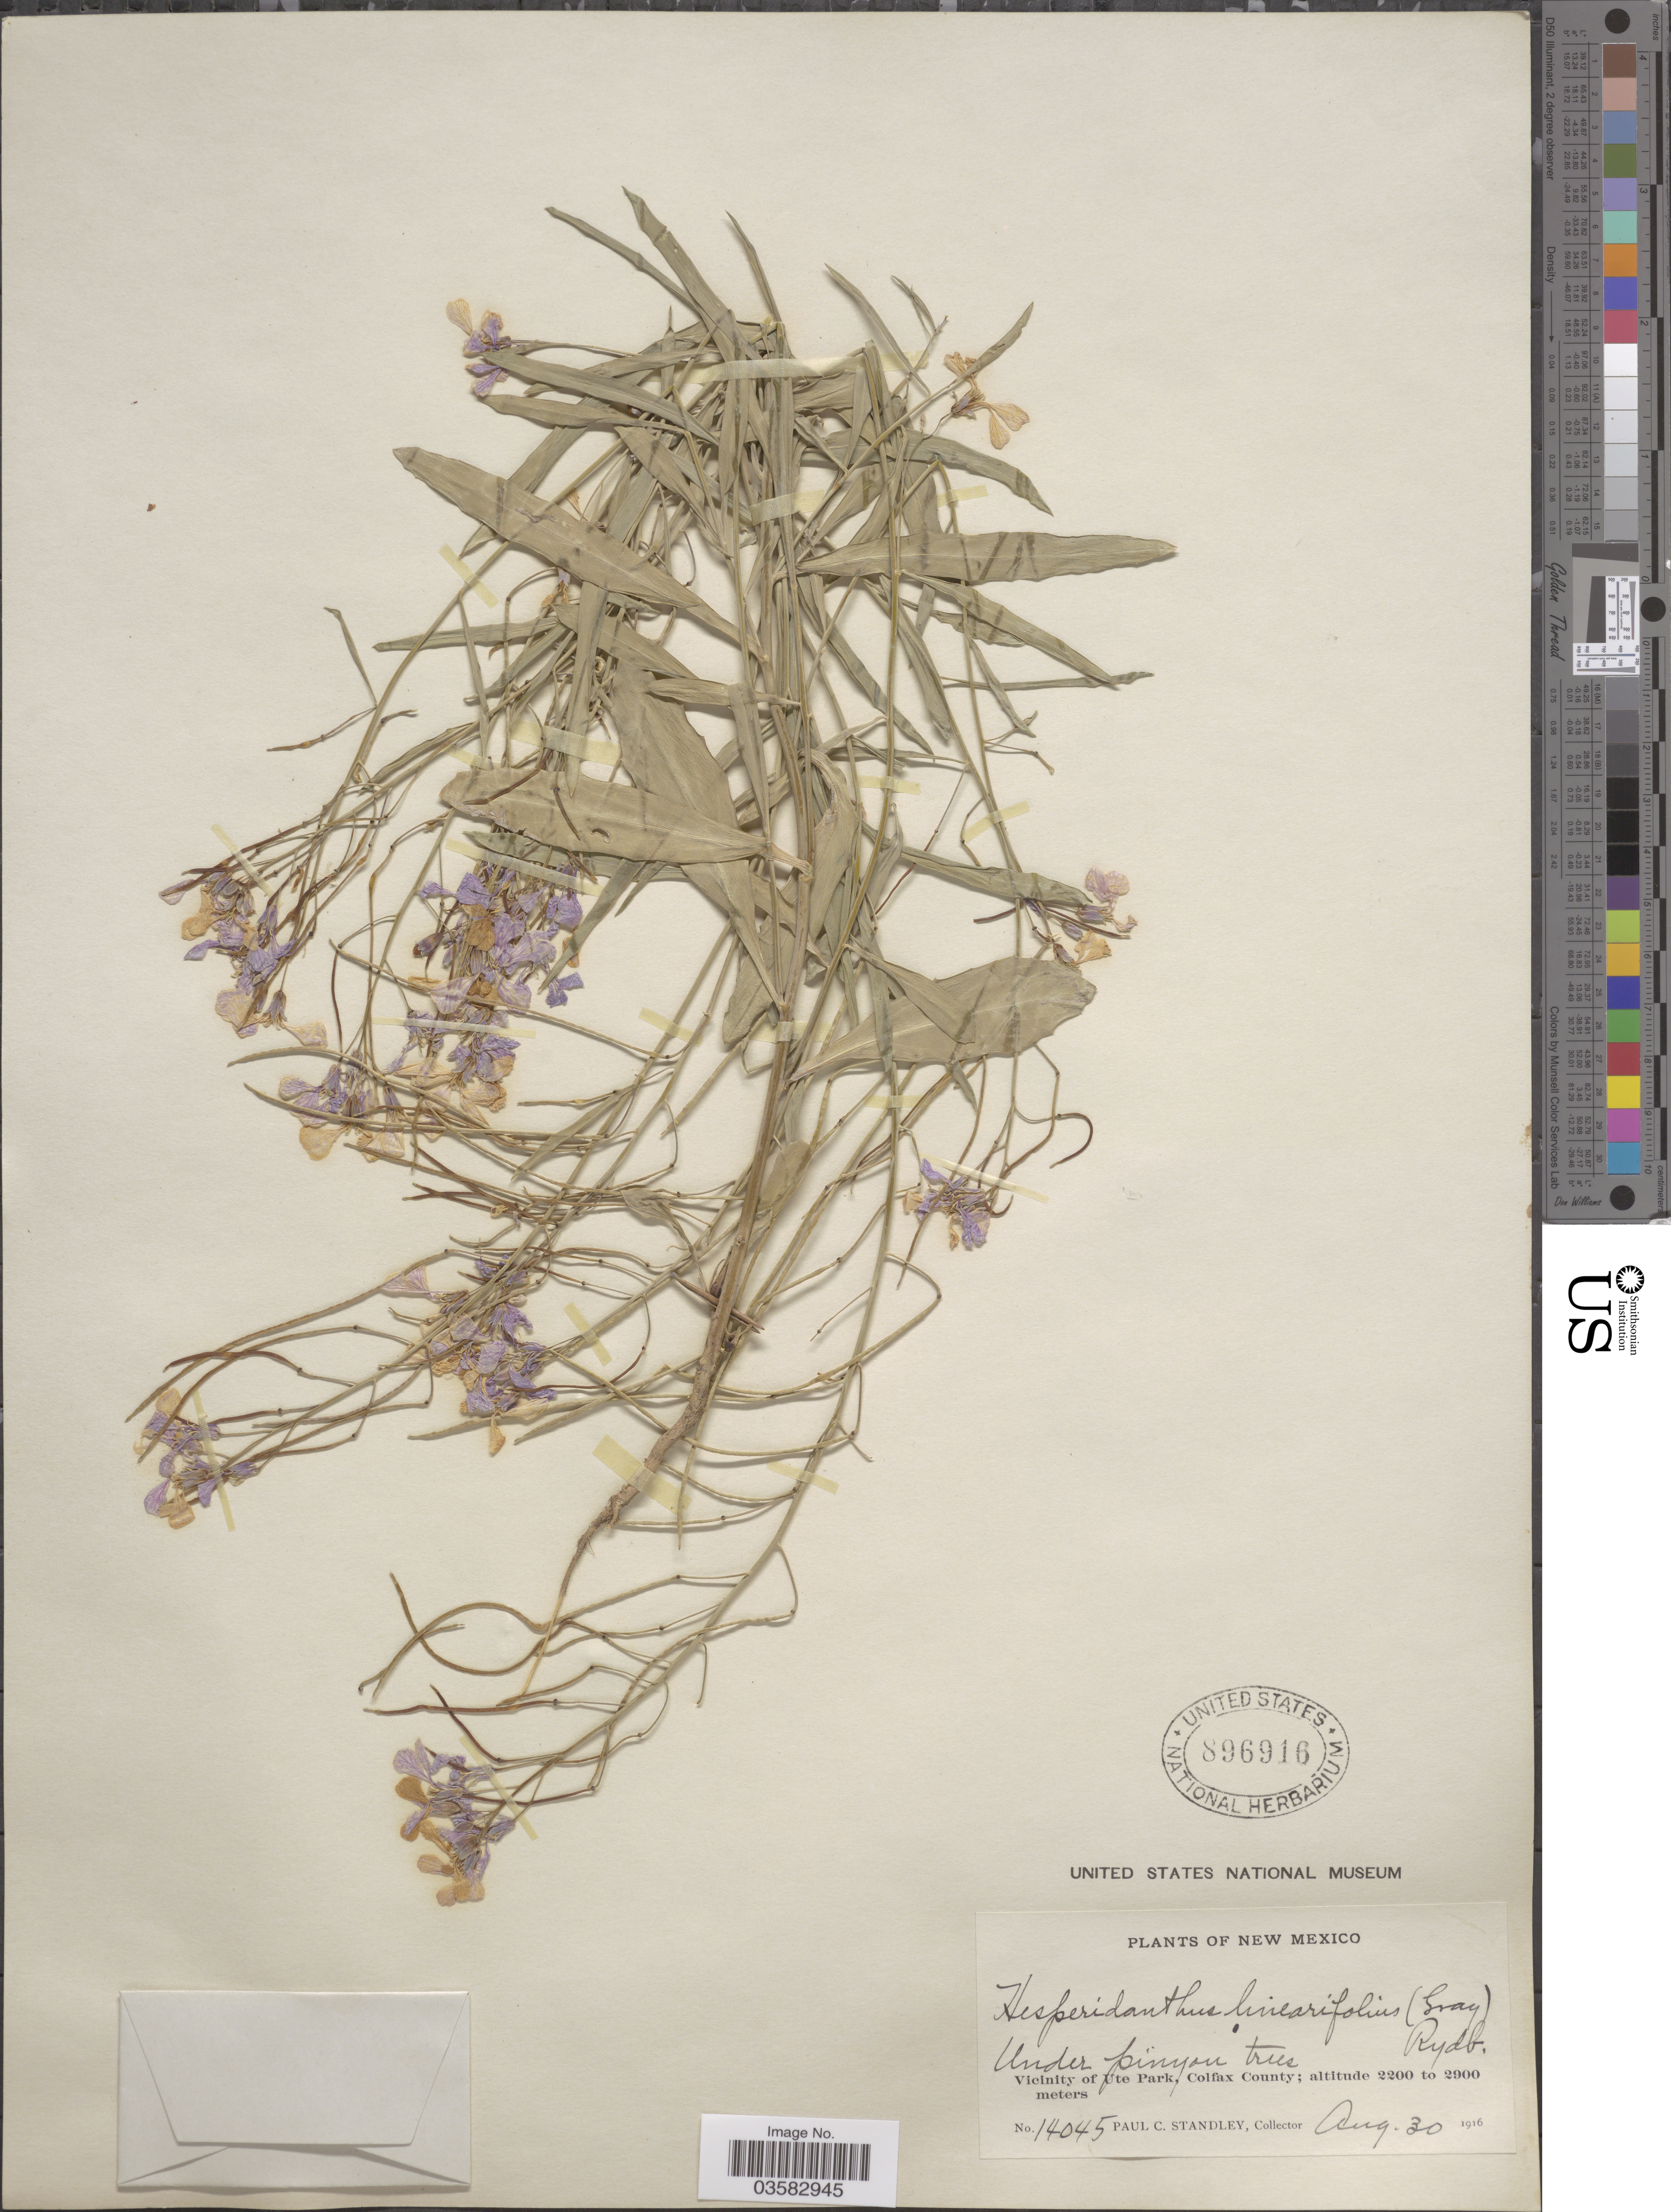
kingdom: Plantae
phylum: Tracheophyta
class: Magnoliopsida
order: Brassicales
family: Brassicaceae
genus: Sisymbrium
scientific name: Sisymbrium linearifolium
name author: (A. Gray) Payson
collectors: P. C. Standley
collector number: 14045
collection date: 1916-08-30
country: United States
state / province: New Mexico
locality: Vicinity of Ute Park, Colfax County.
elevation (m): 2200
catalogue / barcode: US 896916